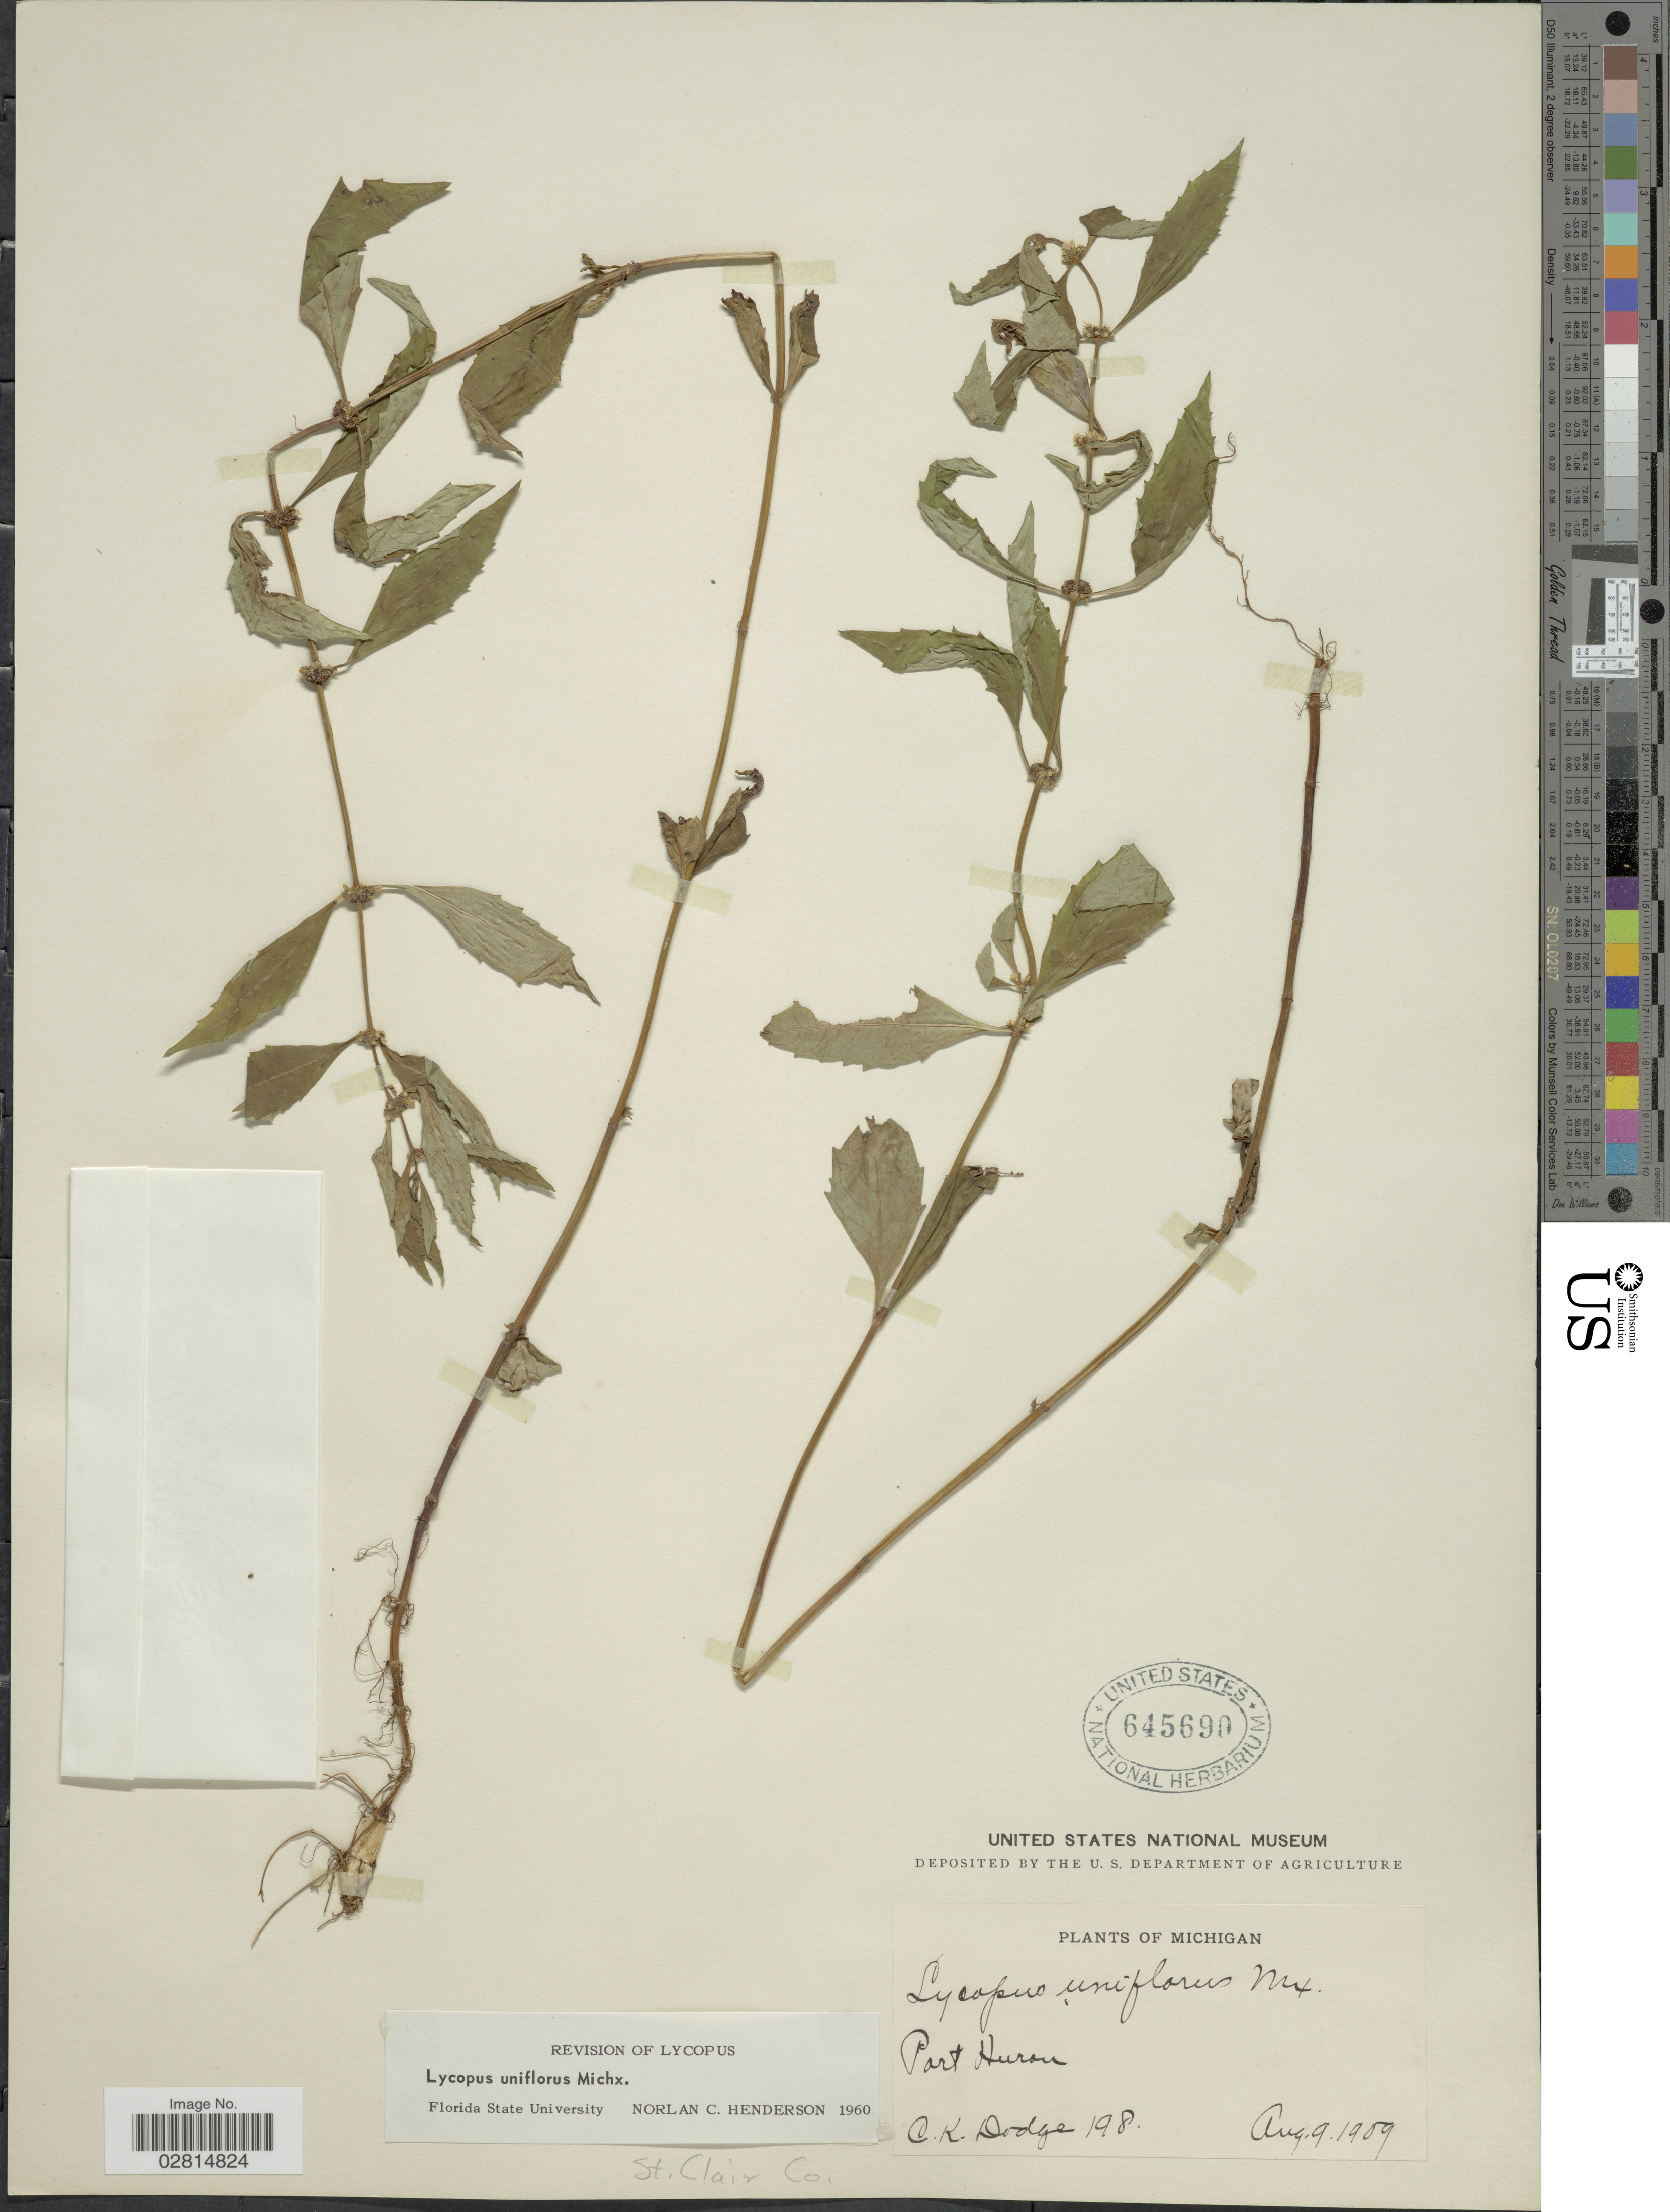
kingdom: Plantae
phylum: Tracheophyta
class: Magnoliopsida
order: Lamiales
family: Lamiaceae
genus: Lycopus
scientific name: Lycopus uniflorus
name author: Michx.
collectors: C. Dodge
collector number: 198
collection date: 1909-08-09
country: United States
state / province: Michigan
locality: Port Huron, St. Clair Co.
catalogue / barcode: US 645690